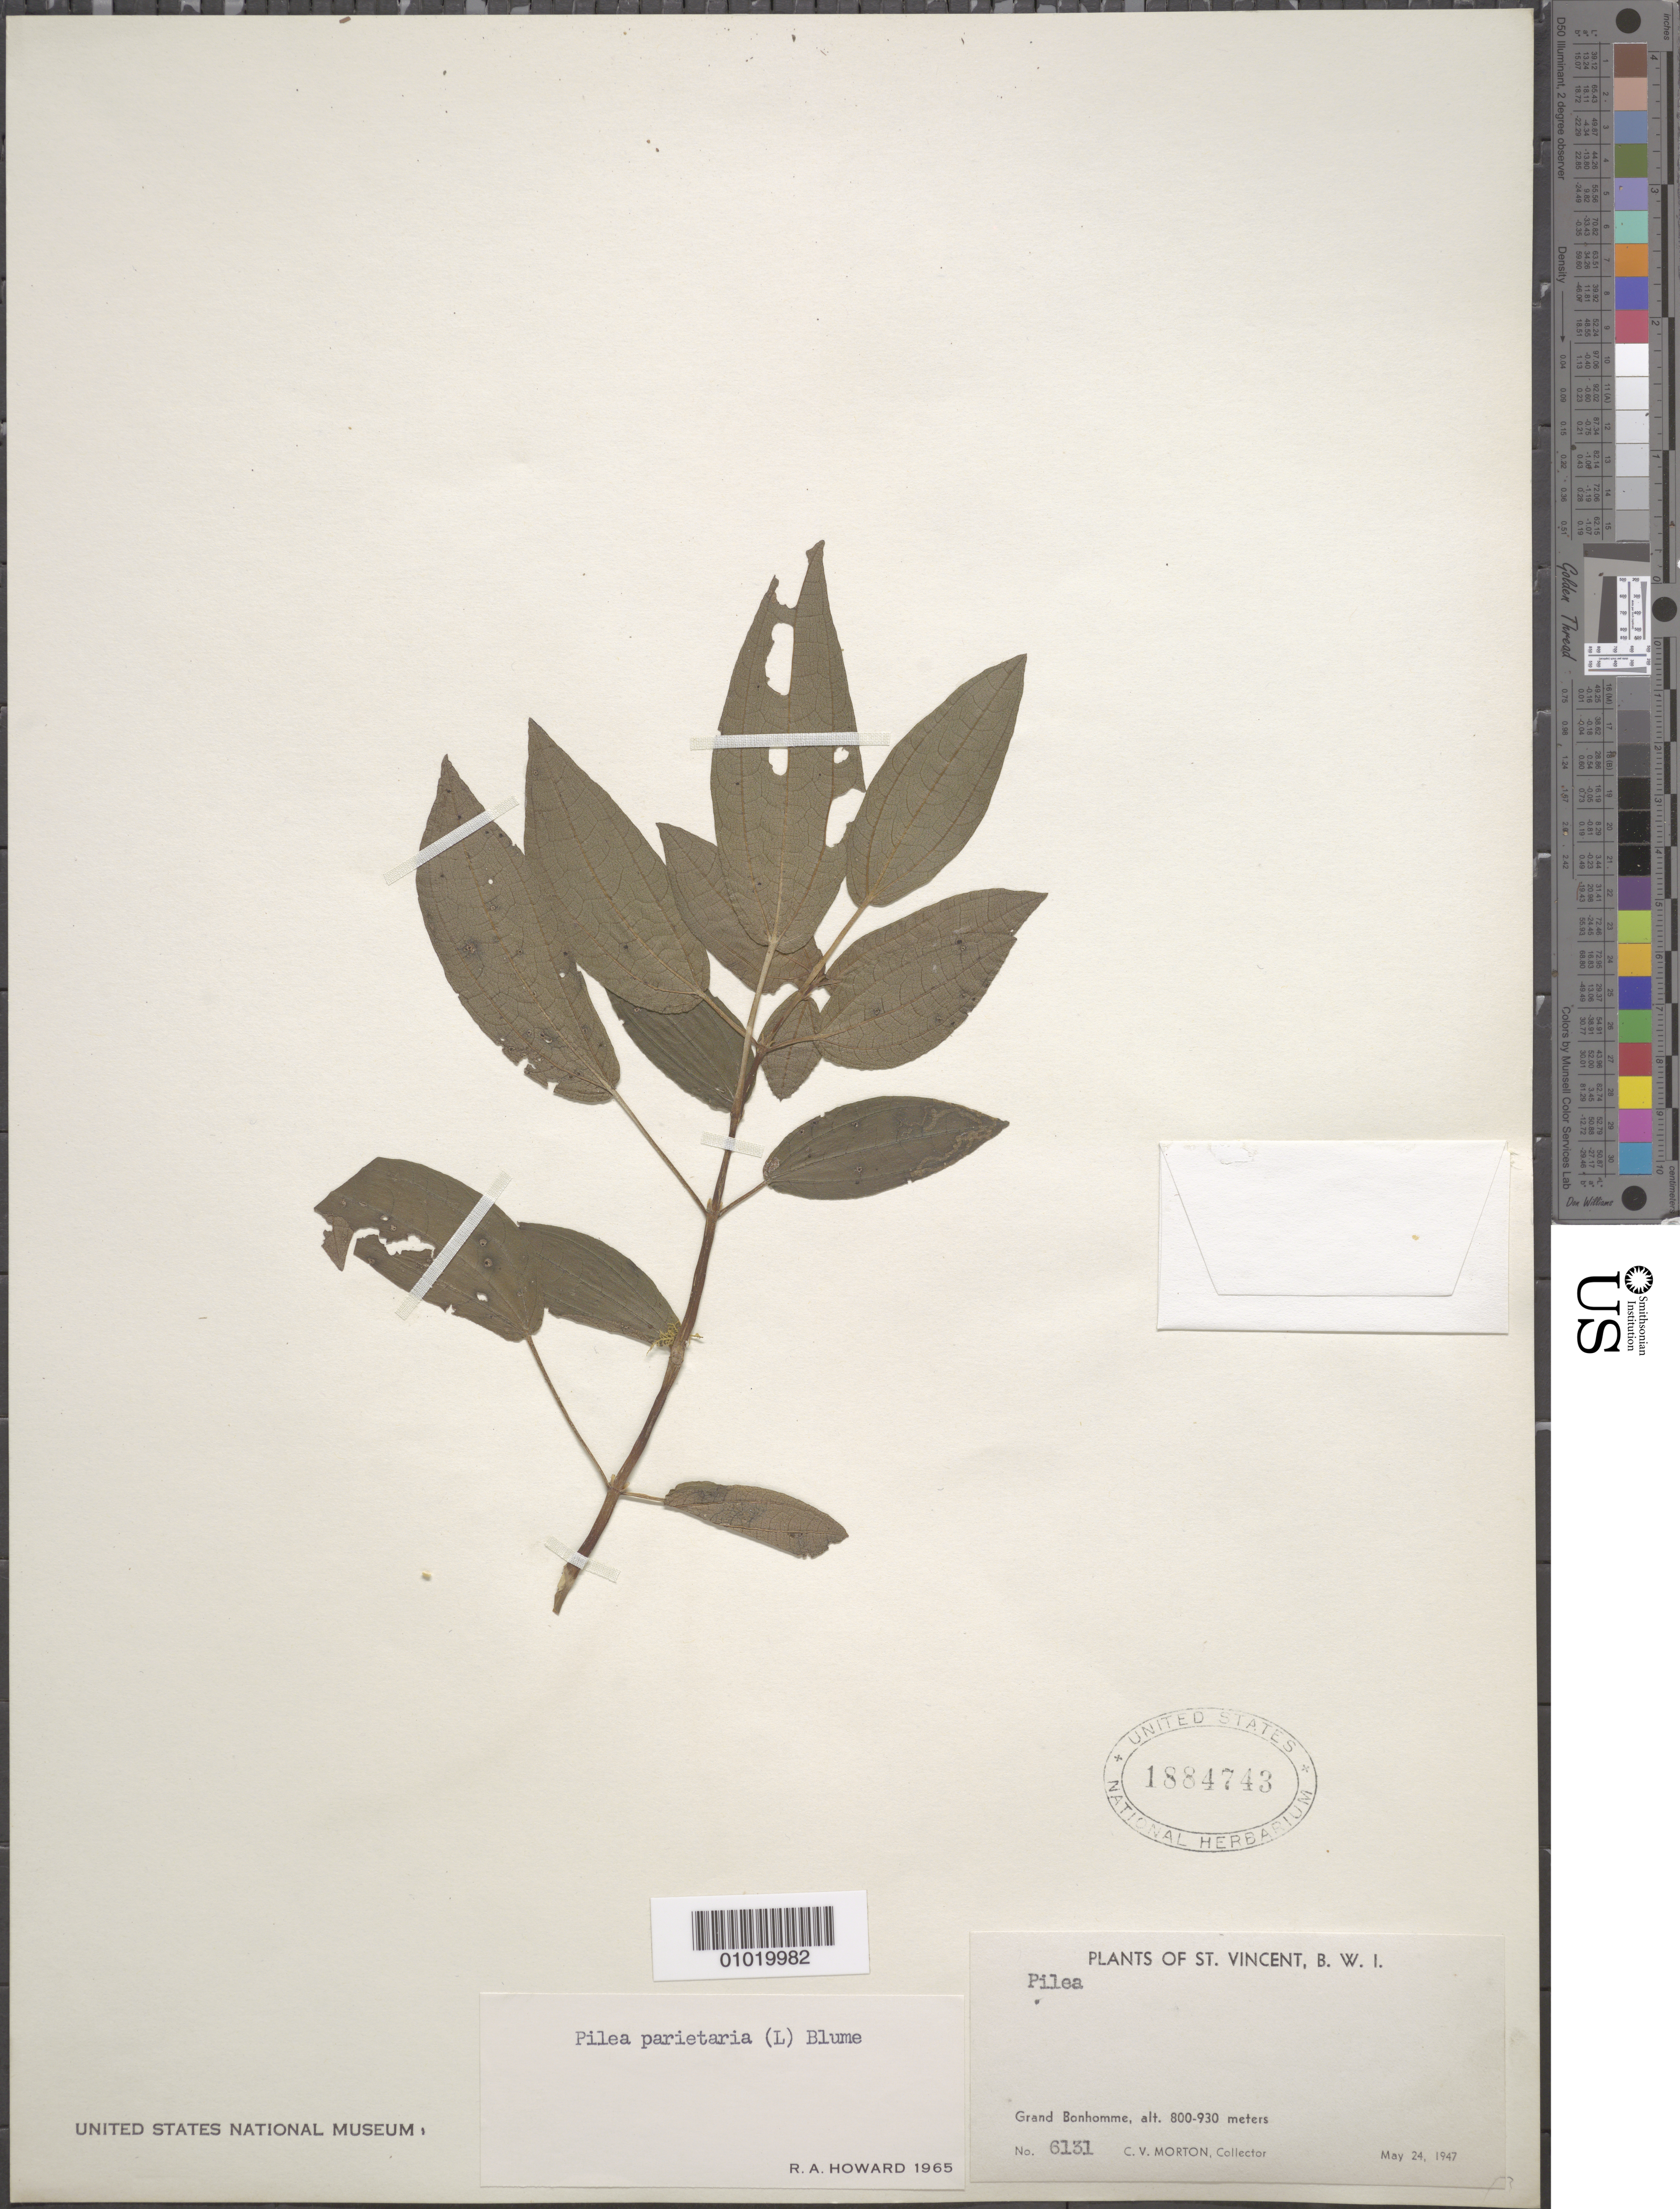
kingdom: Plantae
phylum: Tracheophyta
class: Magnoliopsida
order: Rosales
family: Urticaceae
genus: Pilea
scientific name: Pilea parietaria var. parietaria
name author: (L.) Blume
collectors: C. V. Morton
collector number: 6131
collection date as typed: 24 May 1947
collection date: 1947-05-24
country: St. Vincent - Grenadines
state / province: Saint Patrick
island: St. Vincent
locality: Grand Bonhomme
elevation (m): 800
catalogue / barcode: US 1884743